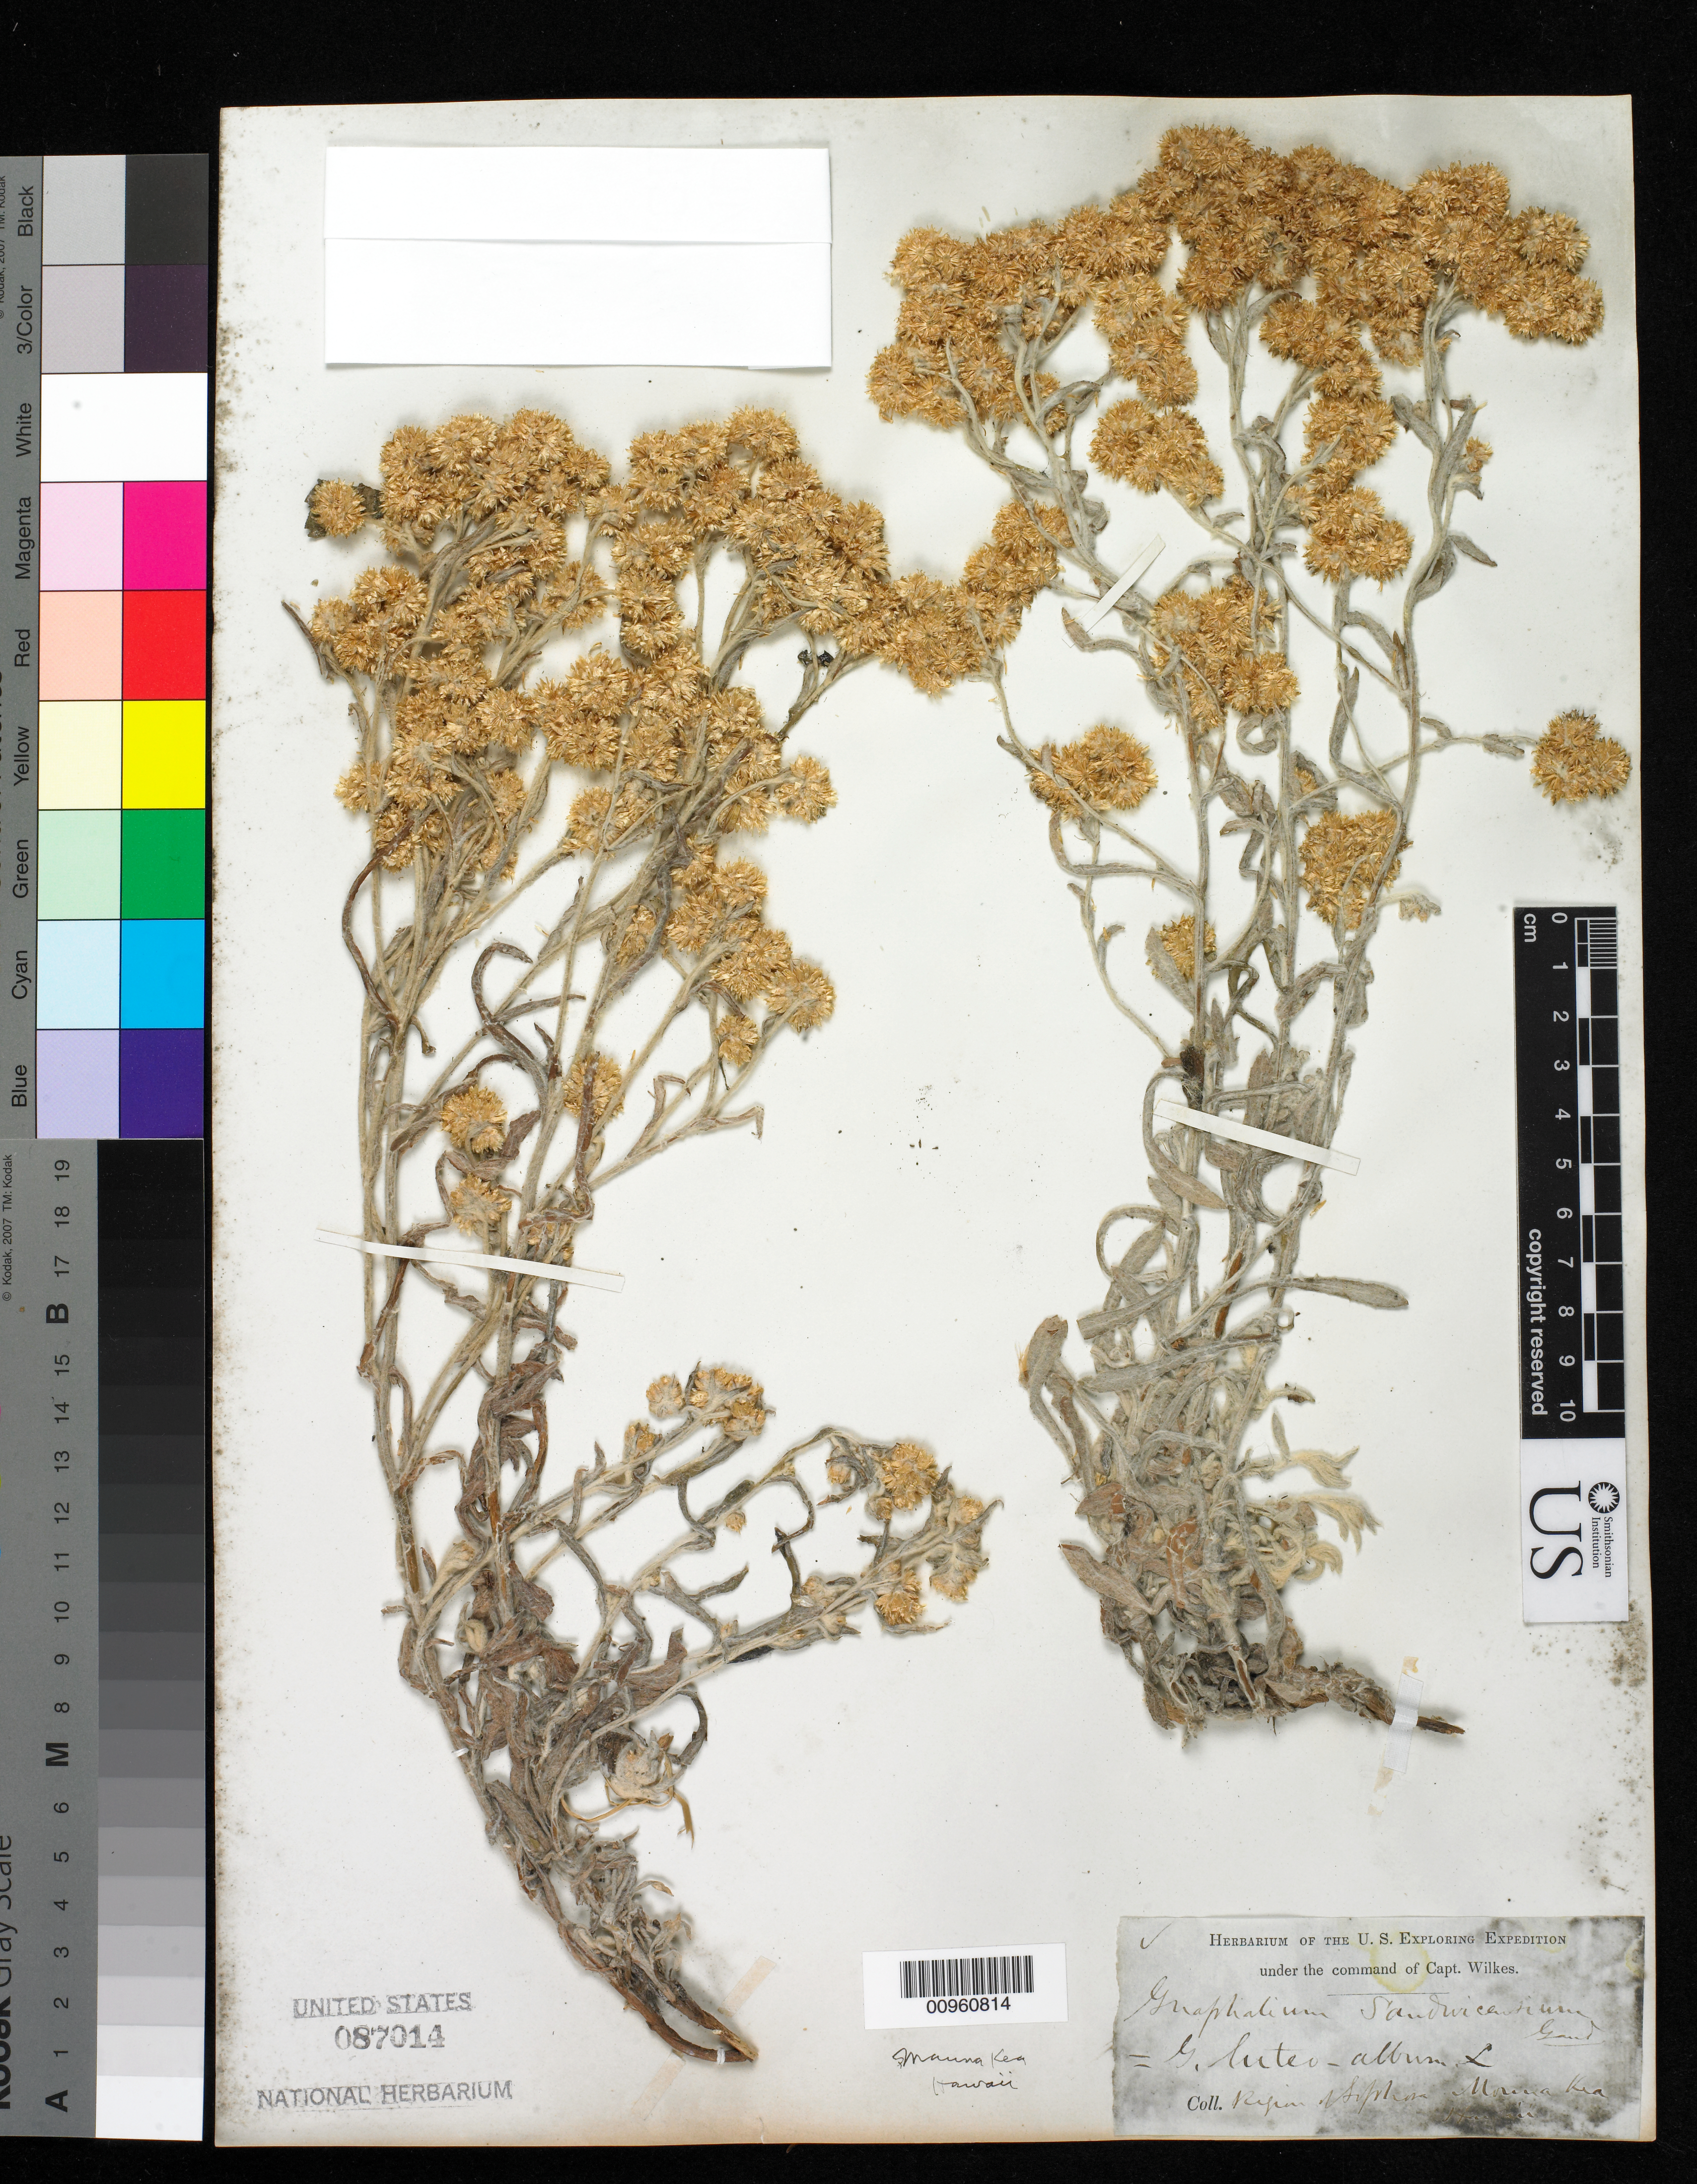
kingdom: Plantae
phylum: Tracheophyta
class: Magnoliopsida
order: Asterales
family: Asteraceae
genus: Pseudognaphalium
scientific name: Pseudognaphalium sandwicensium var. kilaueanum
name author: (O. Deg. & Sherff) W.L. Wagner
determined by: Wagner, W. L., (BOT), Smithsonian Institution - National Museum of Natural History (UNITED STATES)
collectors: Wilkes Explor. Exped.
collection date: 1838/1842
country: United States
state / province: Hawaii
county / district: Hawaii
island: Hawaii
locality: Mauna Kea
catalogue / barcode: US 87014